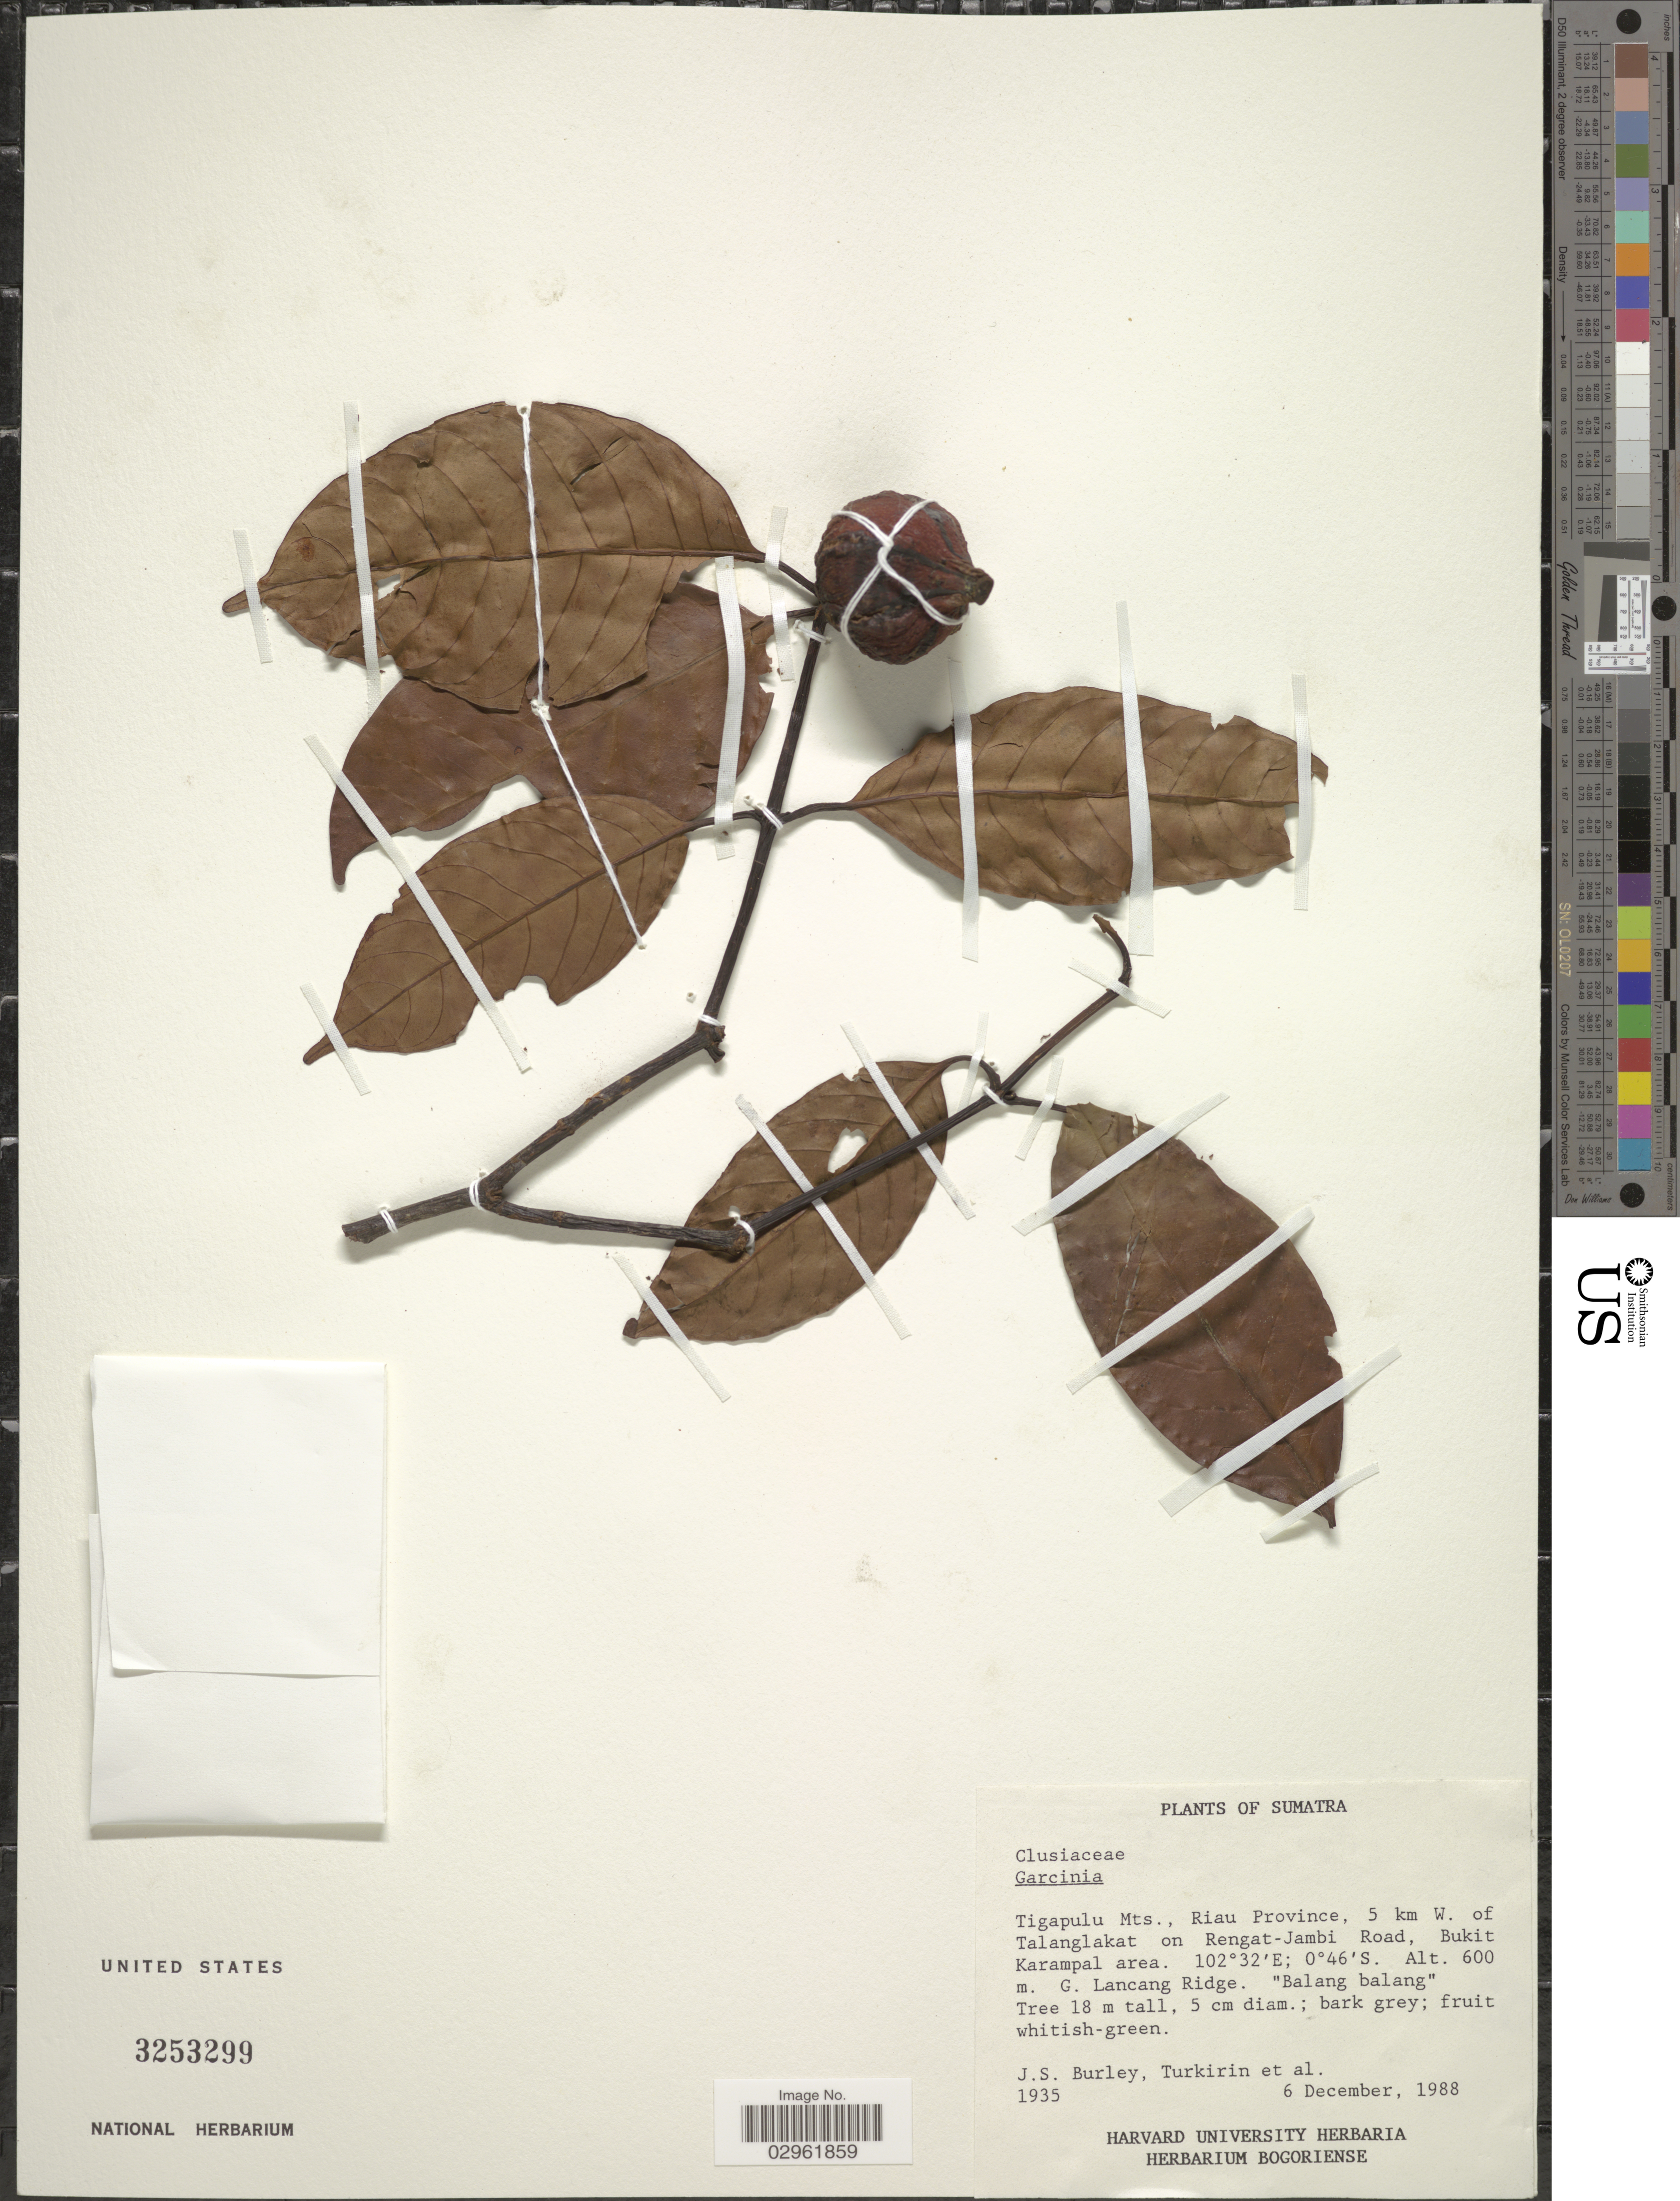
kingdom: Plantae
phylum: Tracheophyta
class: Magnoliopsida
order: Malpighiales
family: Clusiaceae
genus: Garcinia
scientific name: Garcinia sp.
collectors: J. S. Burley, -. Turkirin & et al.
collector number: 1935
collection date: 1988-12-06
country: Indonesia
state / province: Sumatra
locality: Tigapulu Mts., Riau Province, 5 km W. of Talanglakat on Rengat-Jambi Road, Bukit Karampal area, G. Lancang Ridge.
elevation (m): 600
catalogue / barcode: US 3253299